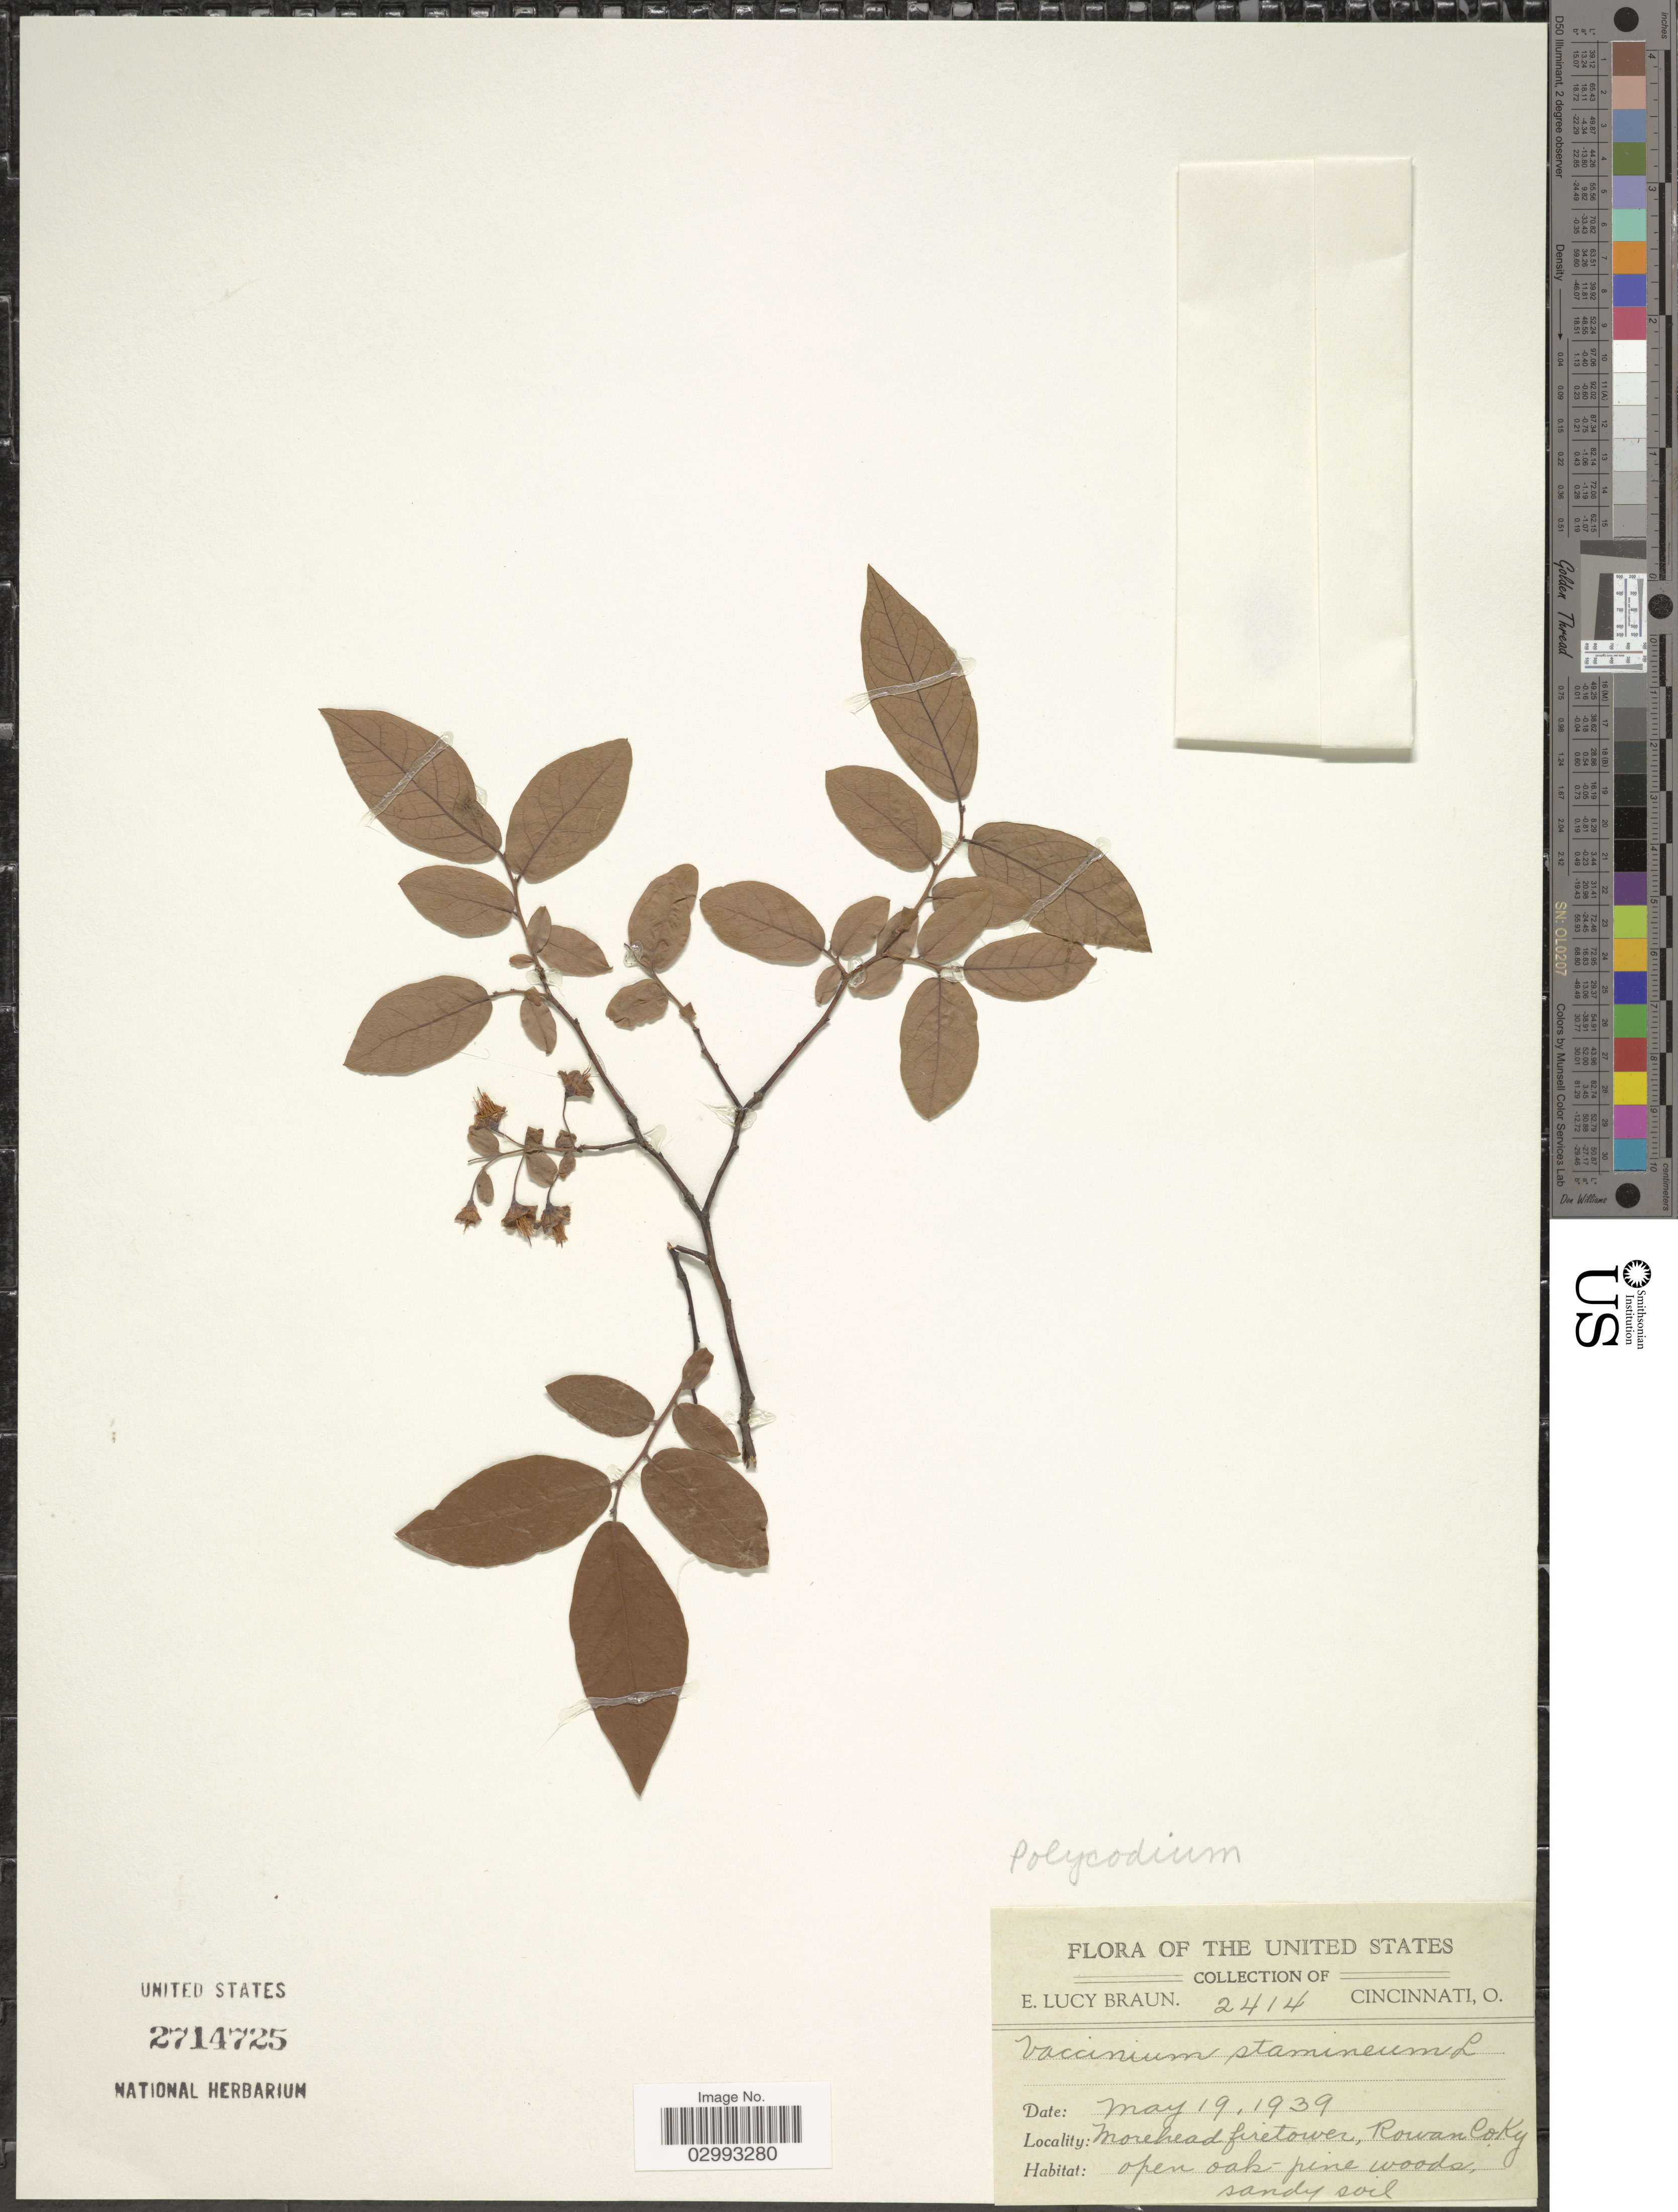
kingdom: Plantae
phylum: Tracheophyta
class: Magnoliopsida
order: Ericales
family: Ericaceae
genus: Polycodium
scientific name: Polycodium stamineum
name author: (L.) Greene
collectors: E. L. Braun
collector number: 2414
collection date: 1939-05-19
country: United States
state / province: Kentucky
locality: Morehead firetower, Rowan Co.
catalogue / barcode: US 2714725